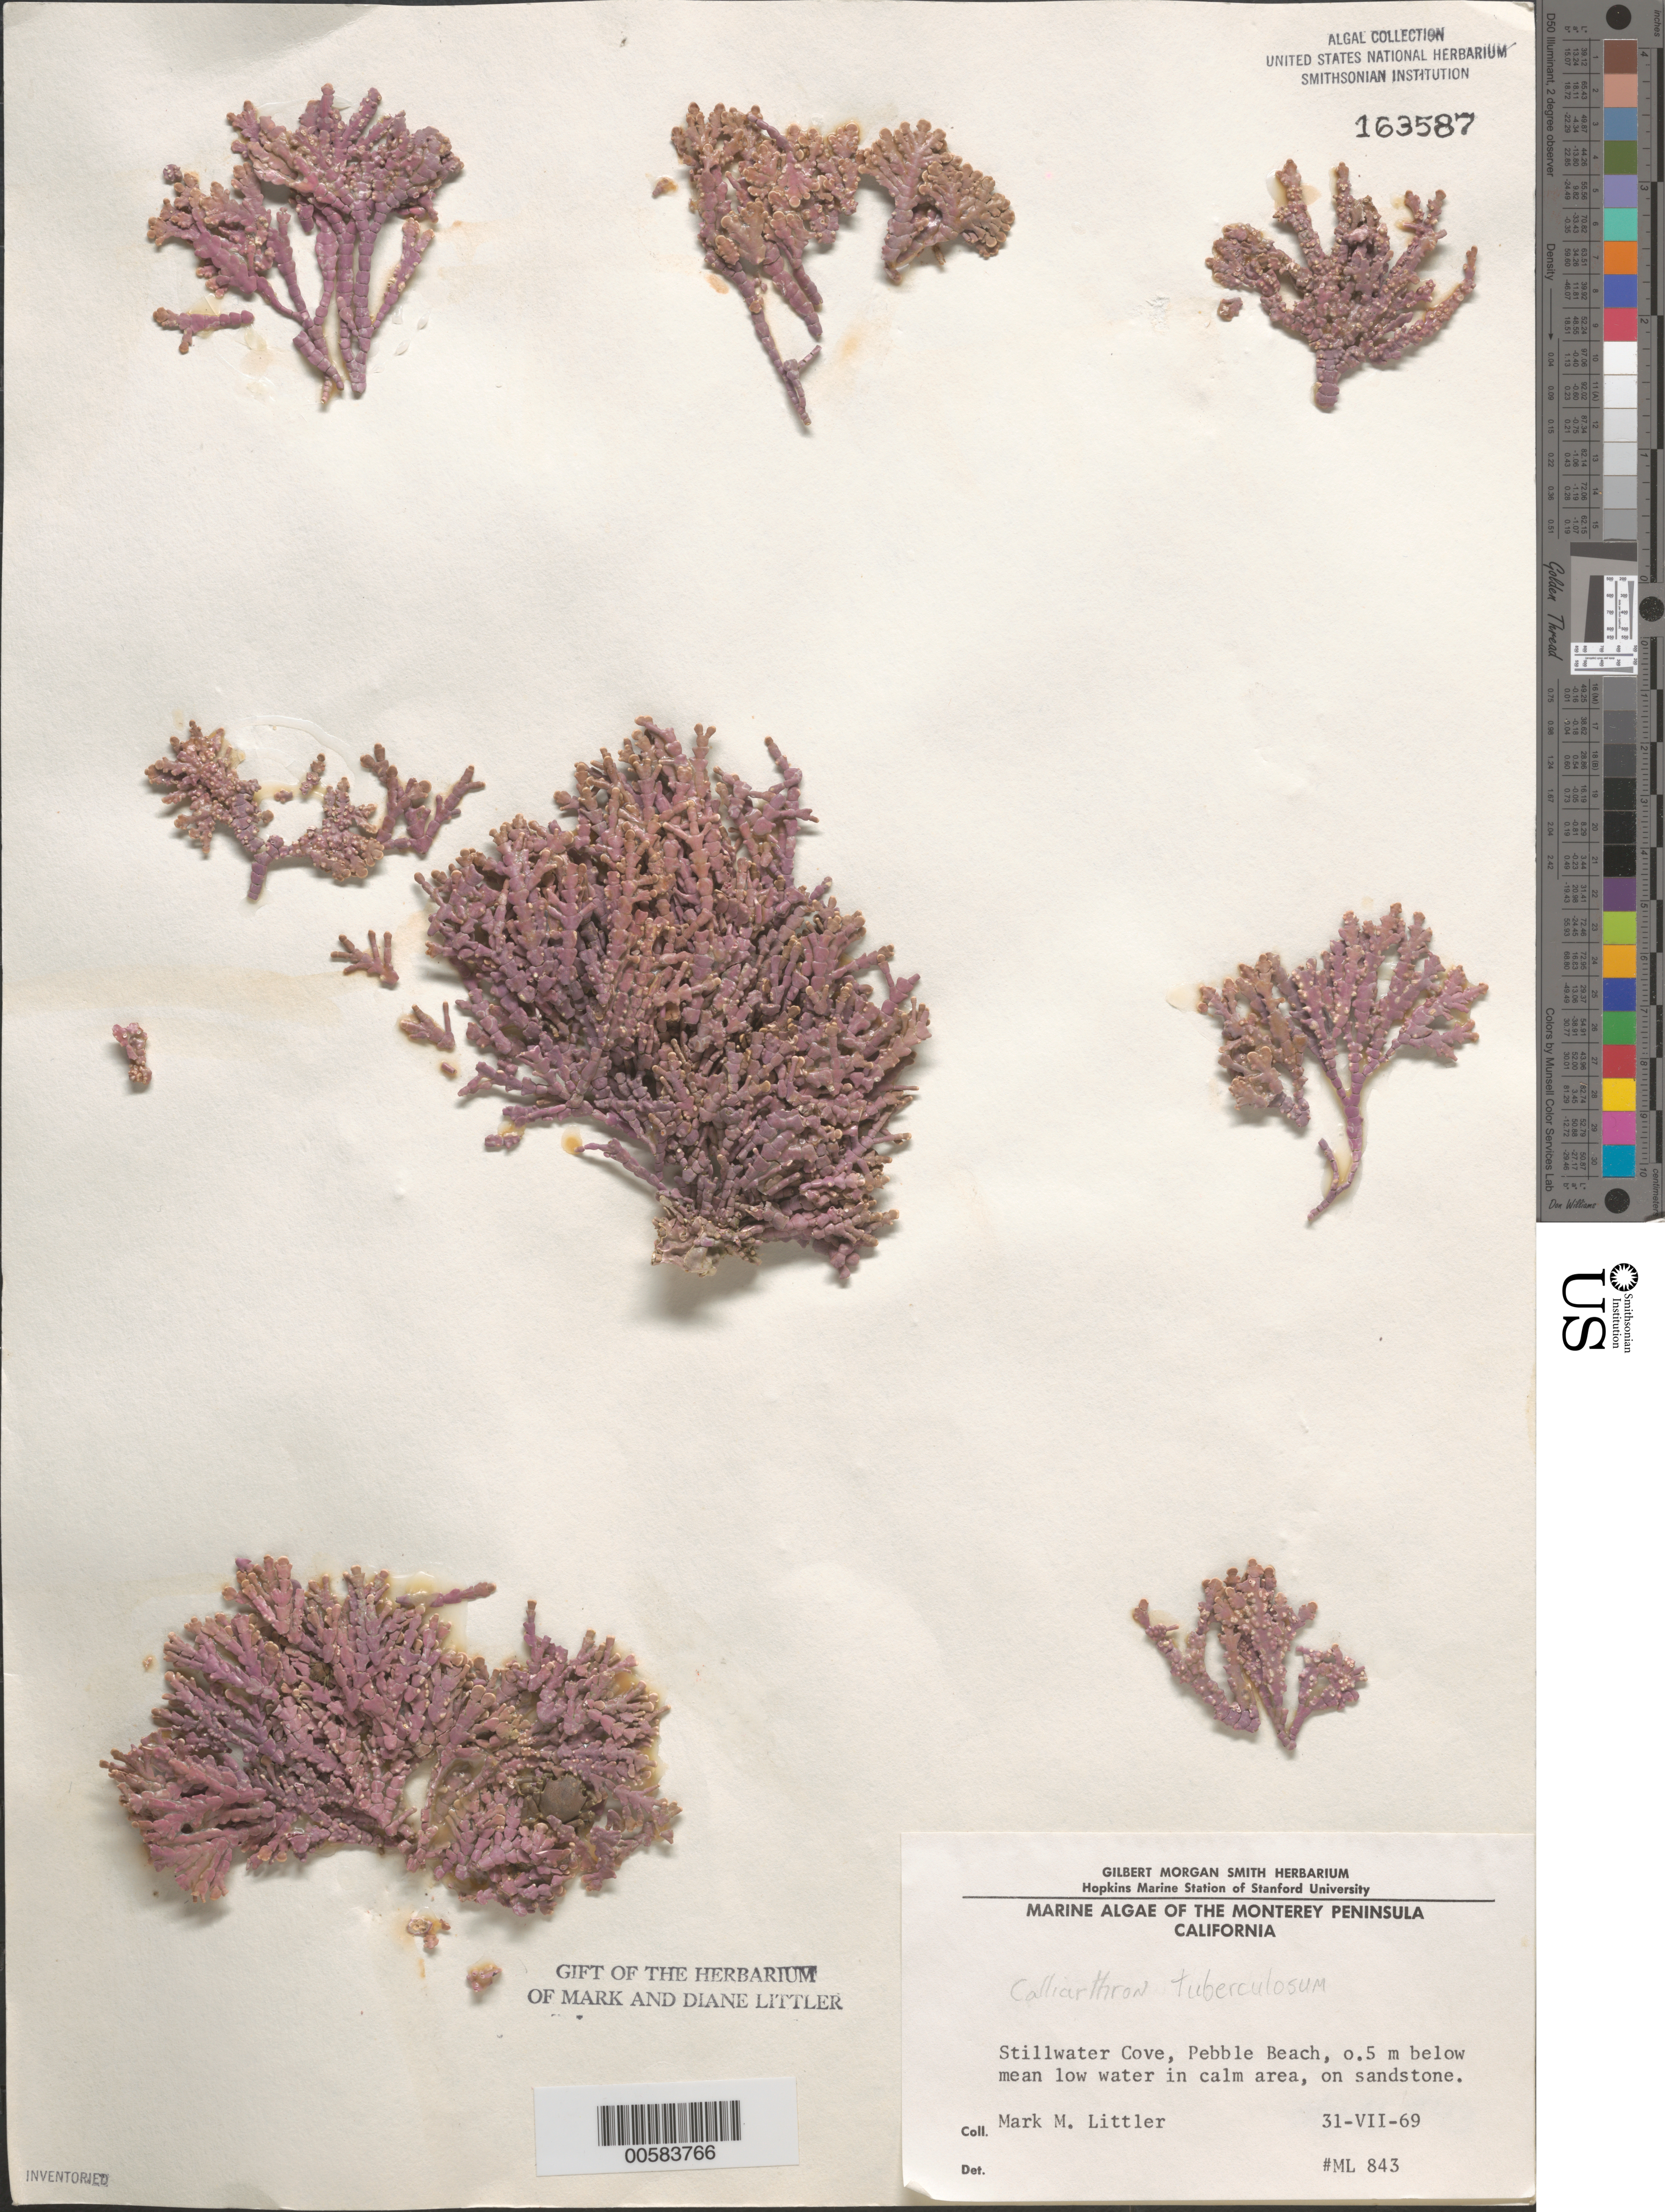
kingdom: Plantae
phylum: Rhodophyta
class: Florideophyceae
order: Corallinales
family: Corallinaceae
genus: Calliarthron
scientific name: Calliarthron tuberculosum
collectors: M. M. Littler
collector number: ML 843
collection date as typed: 31 Jul 1969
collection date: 1969-07-31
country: United States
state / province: California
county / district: Monterey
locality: Stillwater Cove, Pebble Beach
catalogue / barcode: US 163587